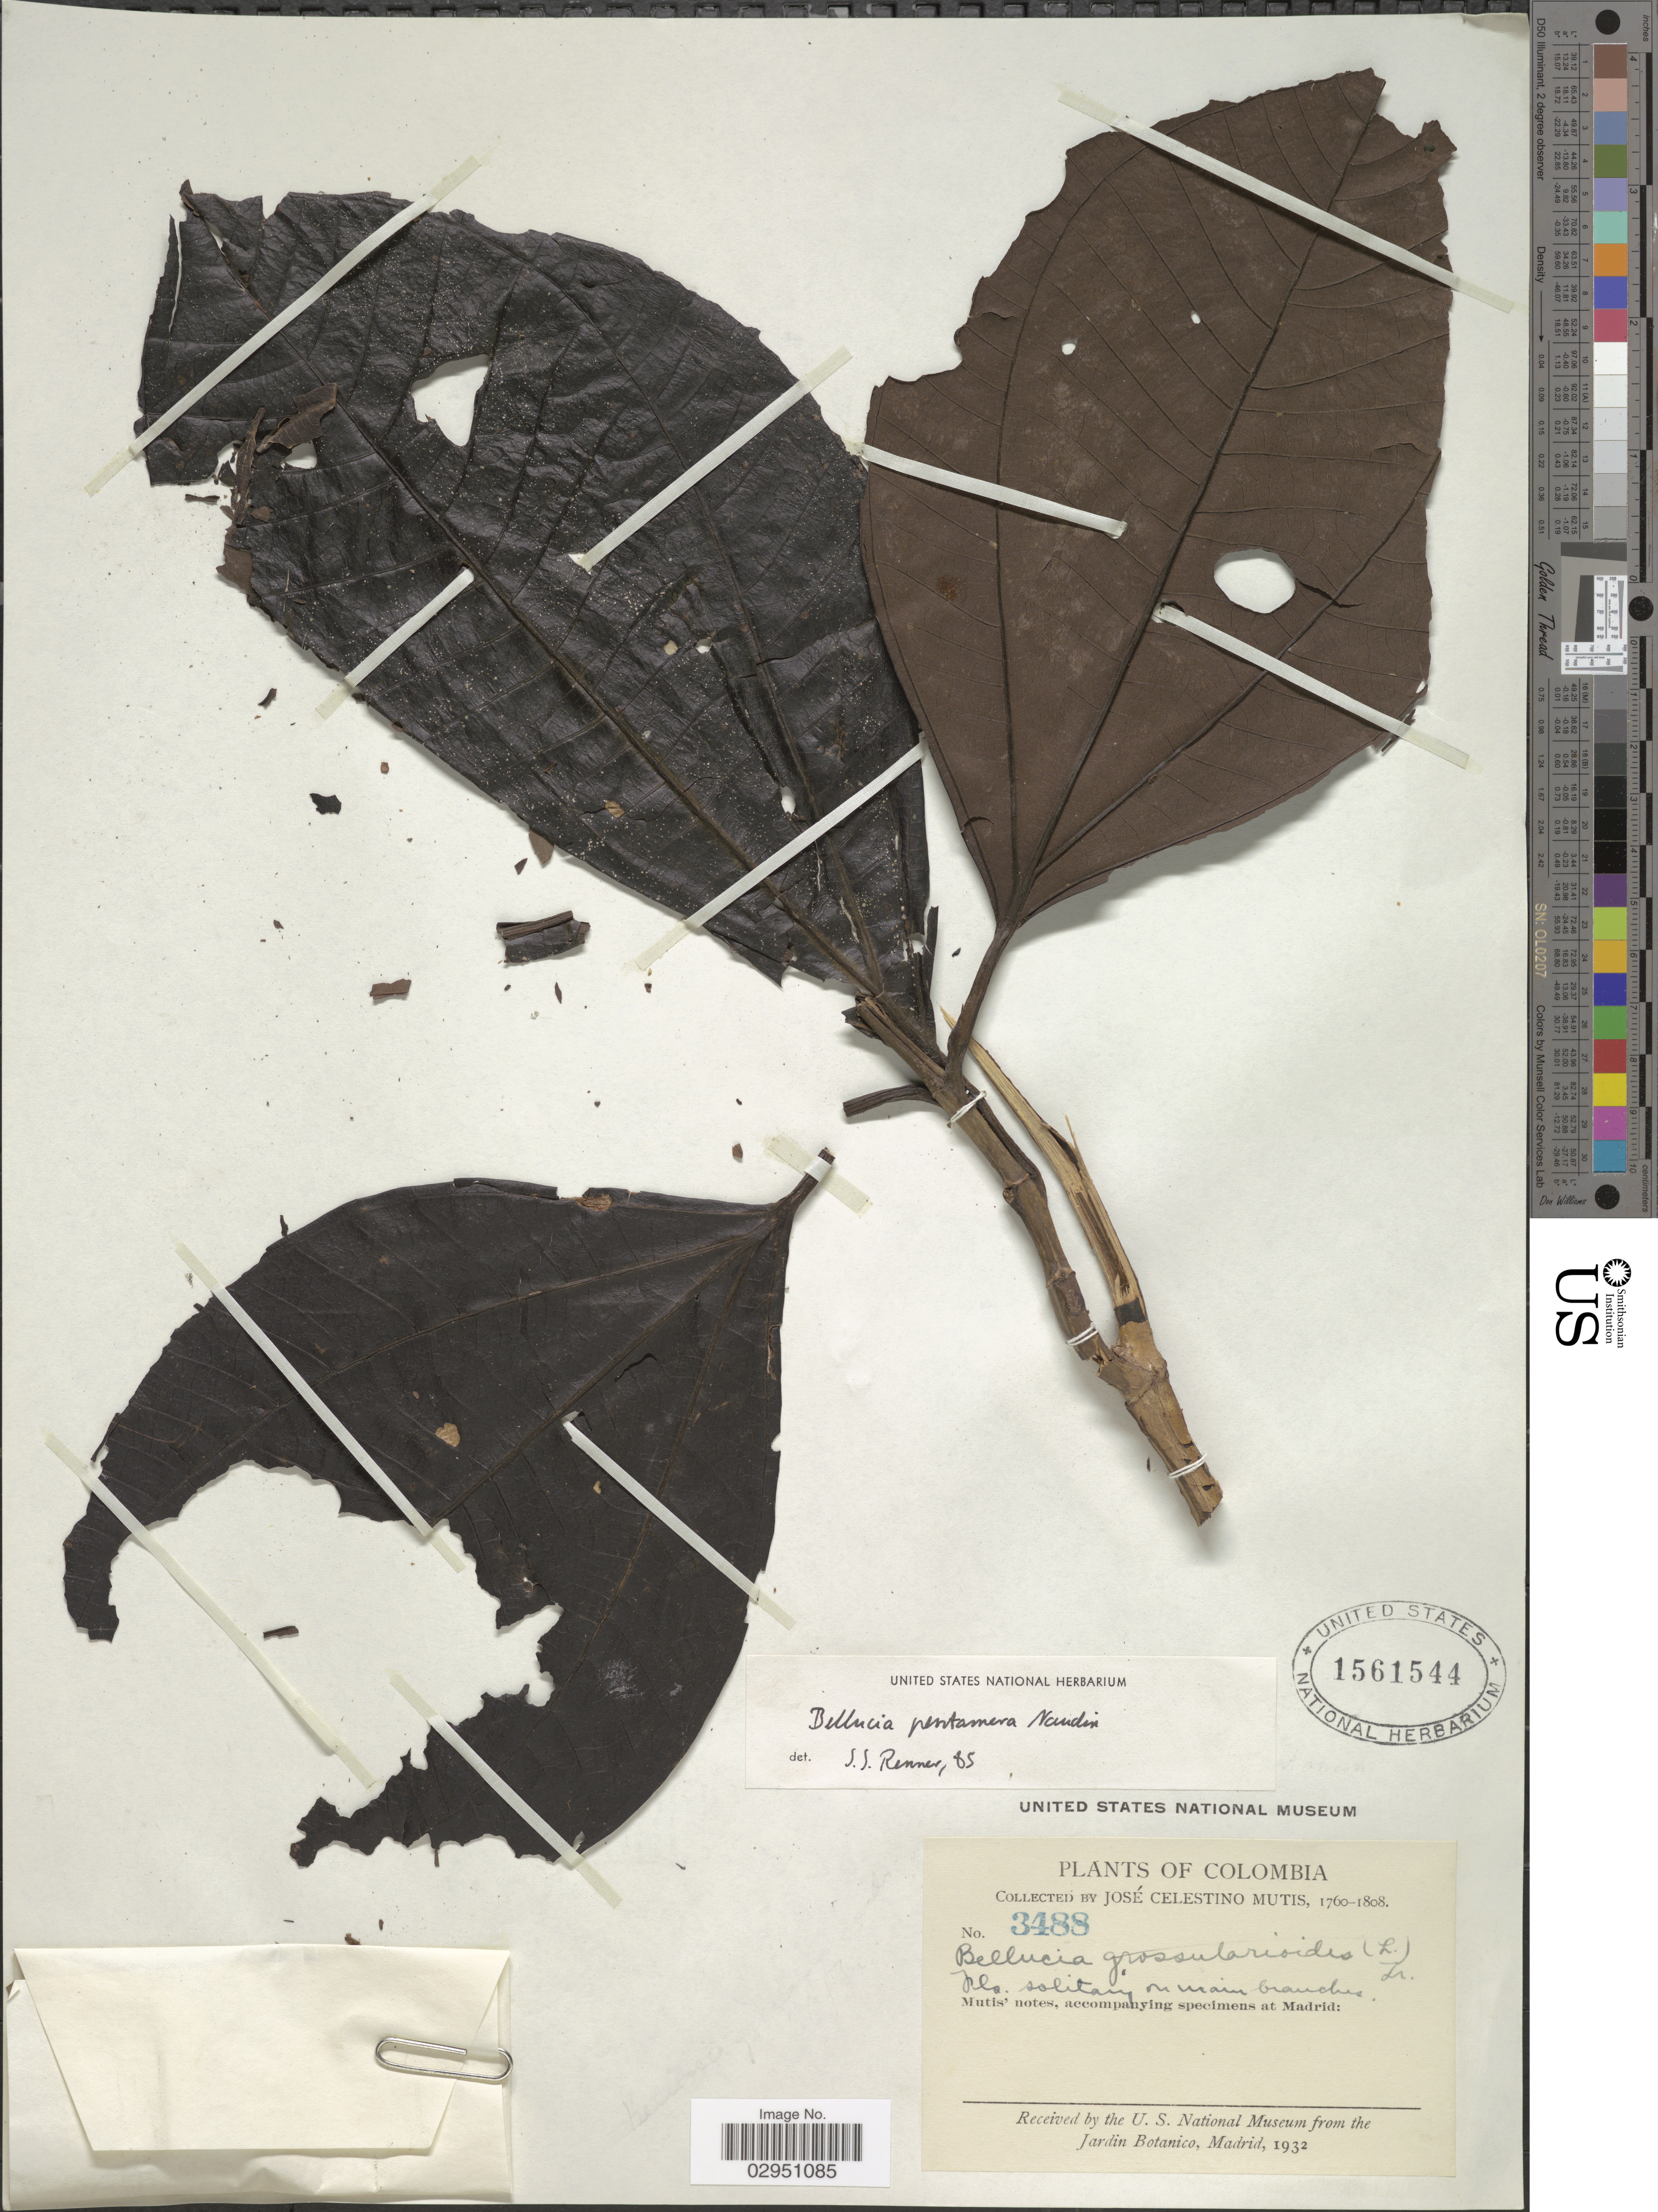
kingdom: Plantae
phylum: Tracheophyta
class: Magnoliopsida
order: Myrtales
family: Melastomataceae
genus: Bellucia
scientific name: Bellucia pentamera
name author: Naudin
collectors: J. C. B. Mutis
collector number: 3488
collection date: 1760/1808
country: Colombia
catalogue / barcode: US 1561544